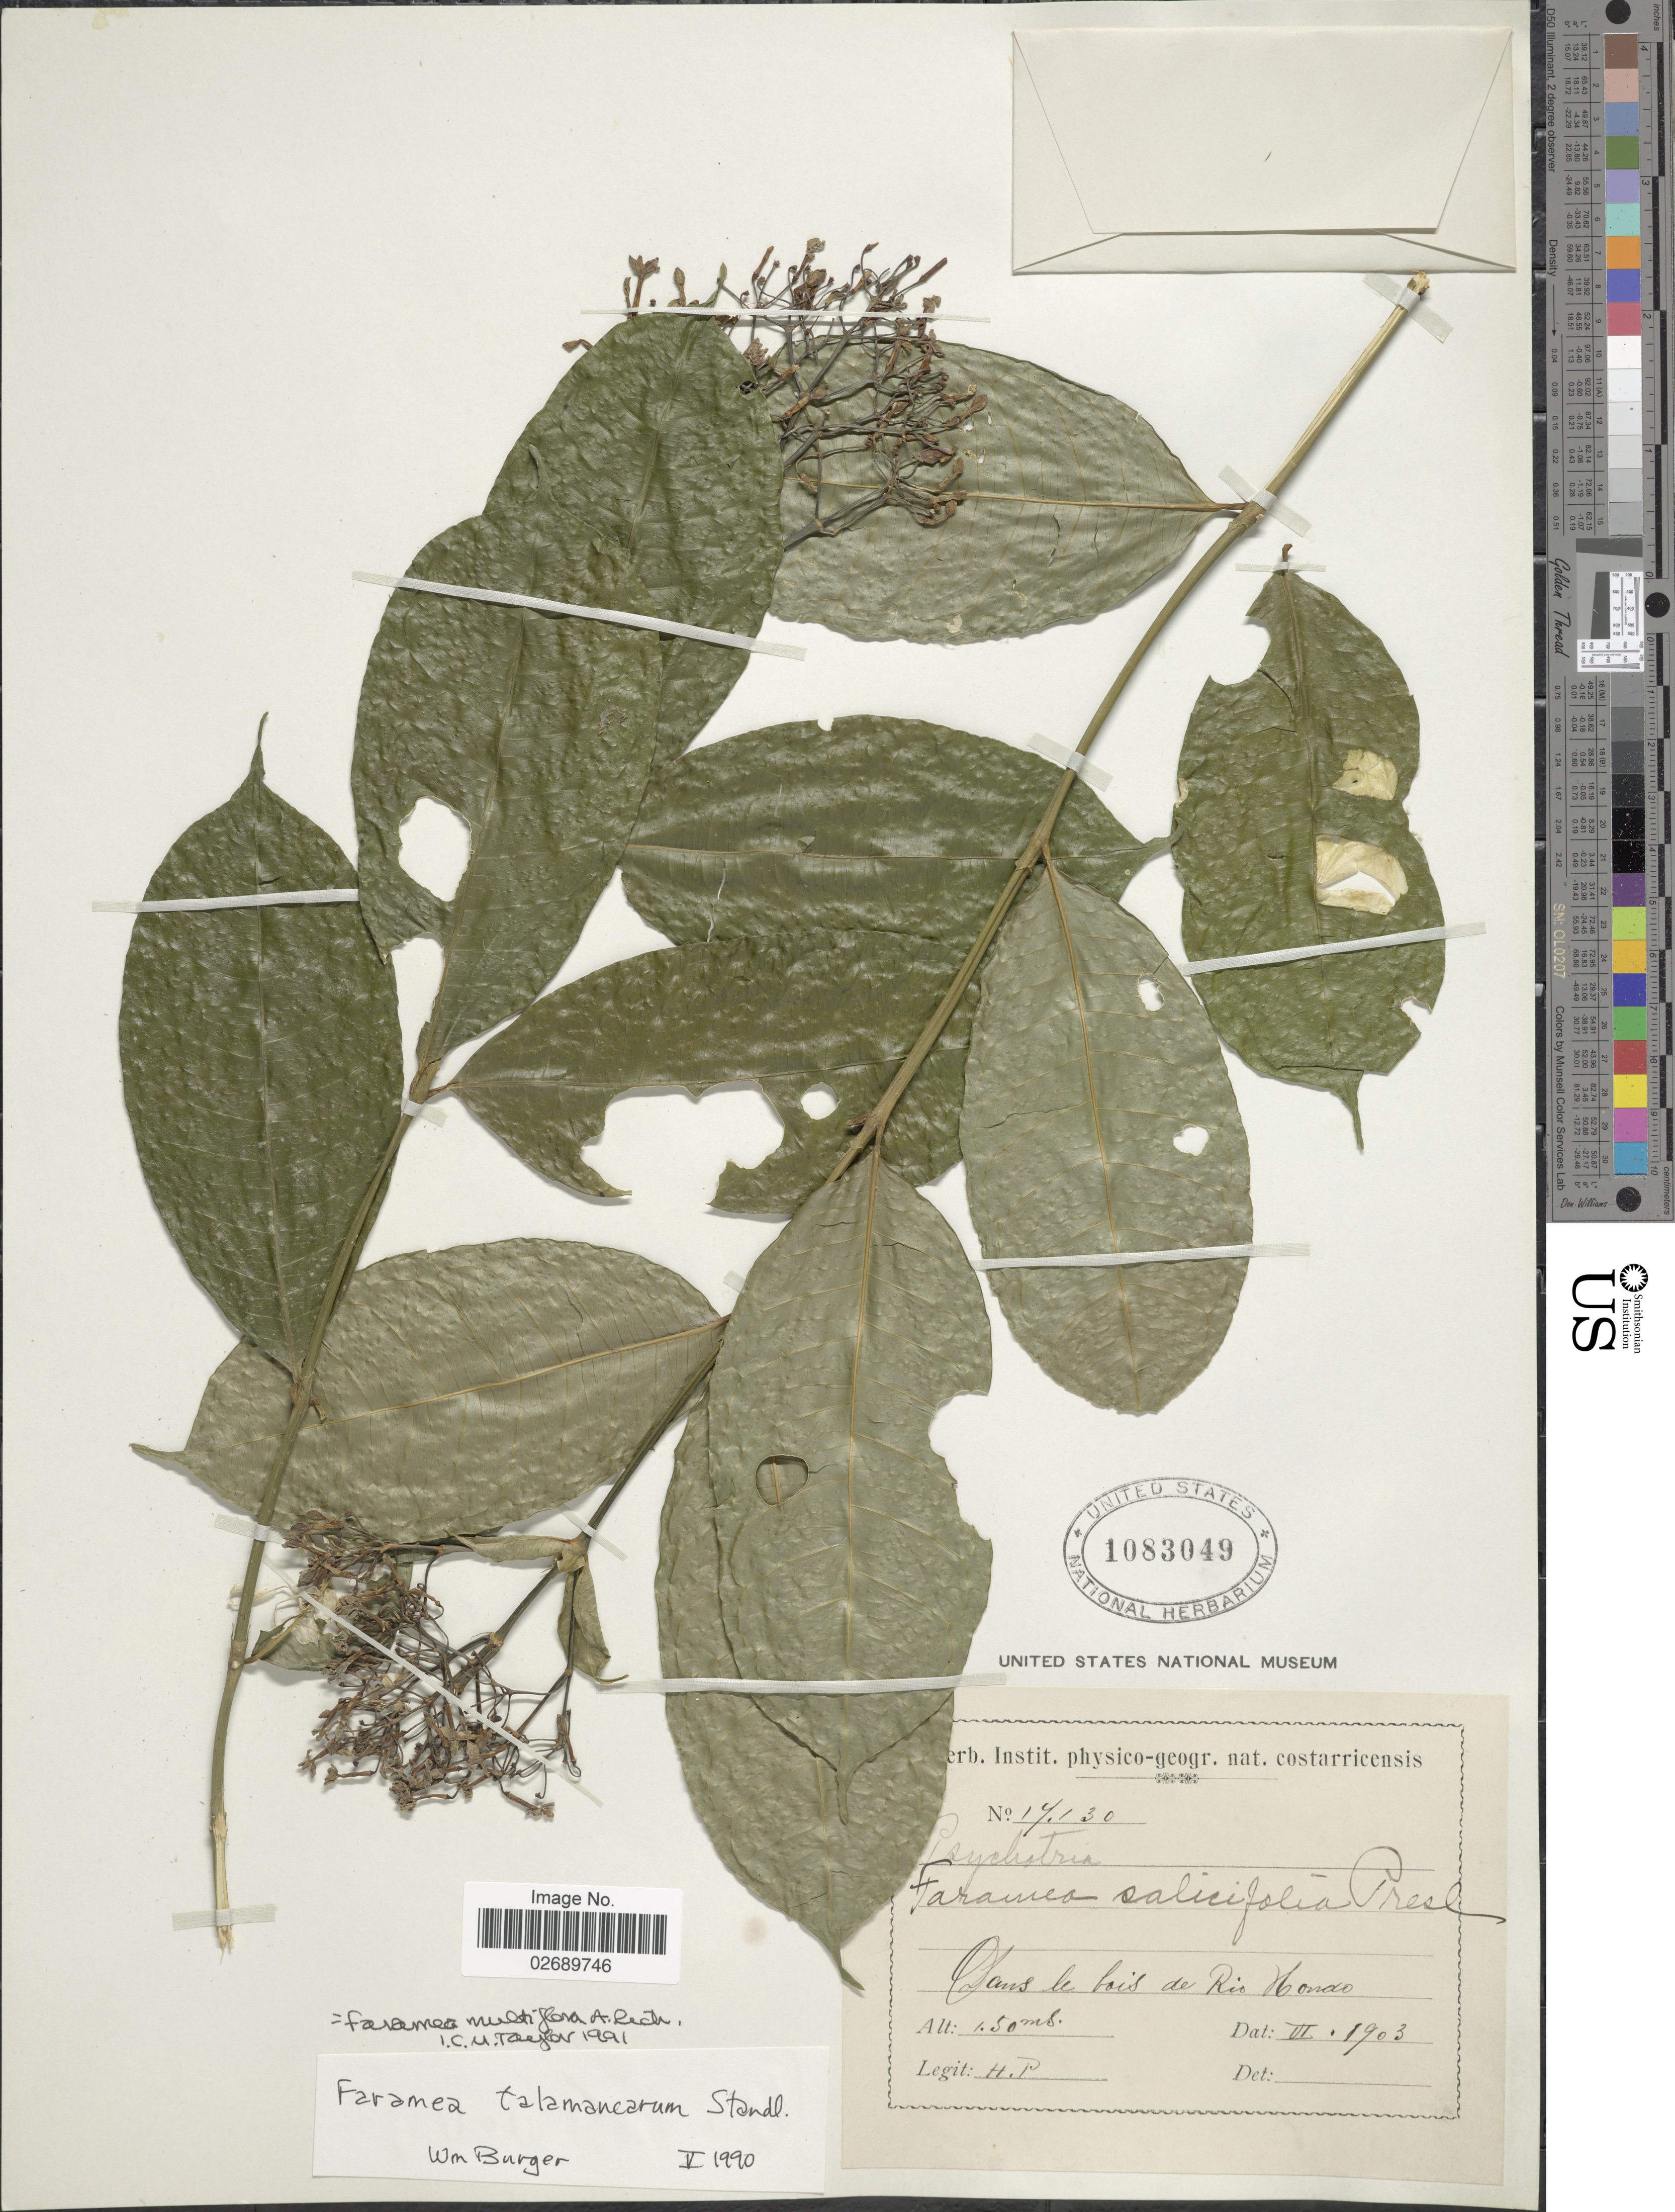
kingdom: Plantae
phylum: Tracheophyta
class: Magnoliopsida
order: Gentianales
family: Rubiaceae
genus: Faramea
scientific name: Faramea multiflora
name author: A. Rich. ex DC.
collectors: H. P.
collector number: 17130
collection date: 1903-06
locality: Dans le bois de Rio Hondo.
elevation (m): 150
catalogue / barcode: US 1083049